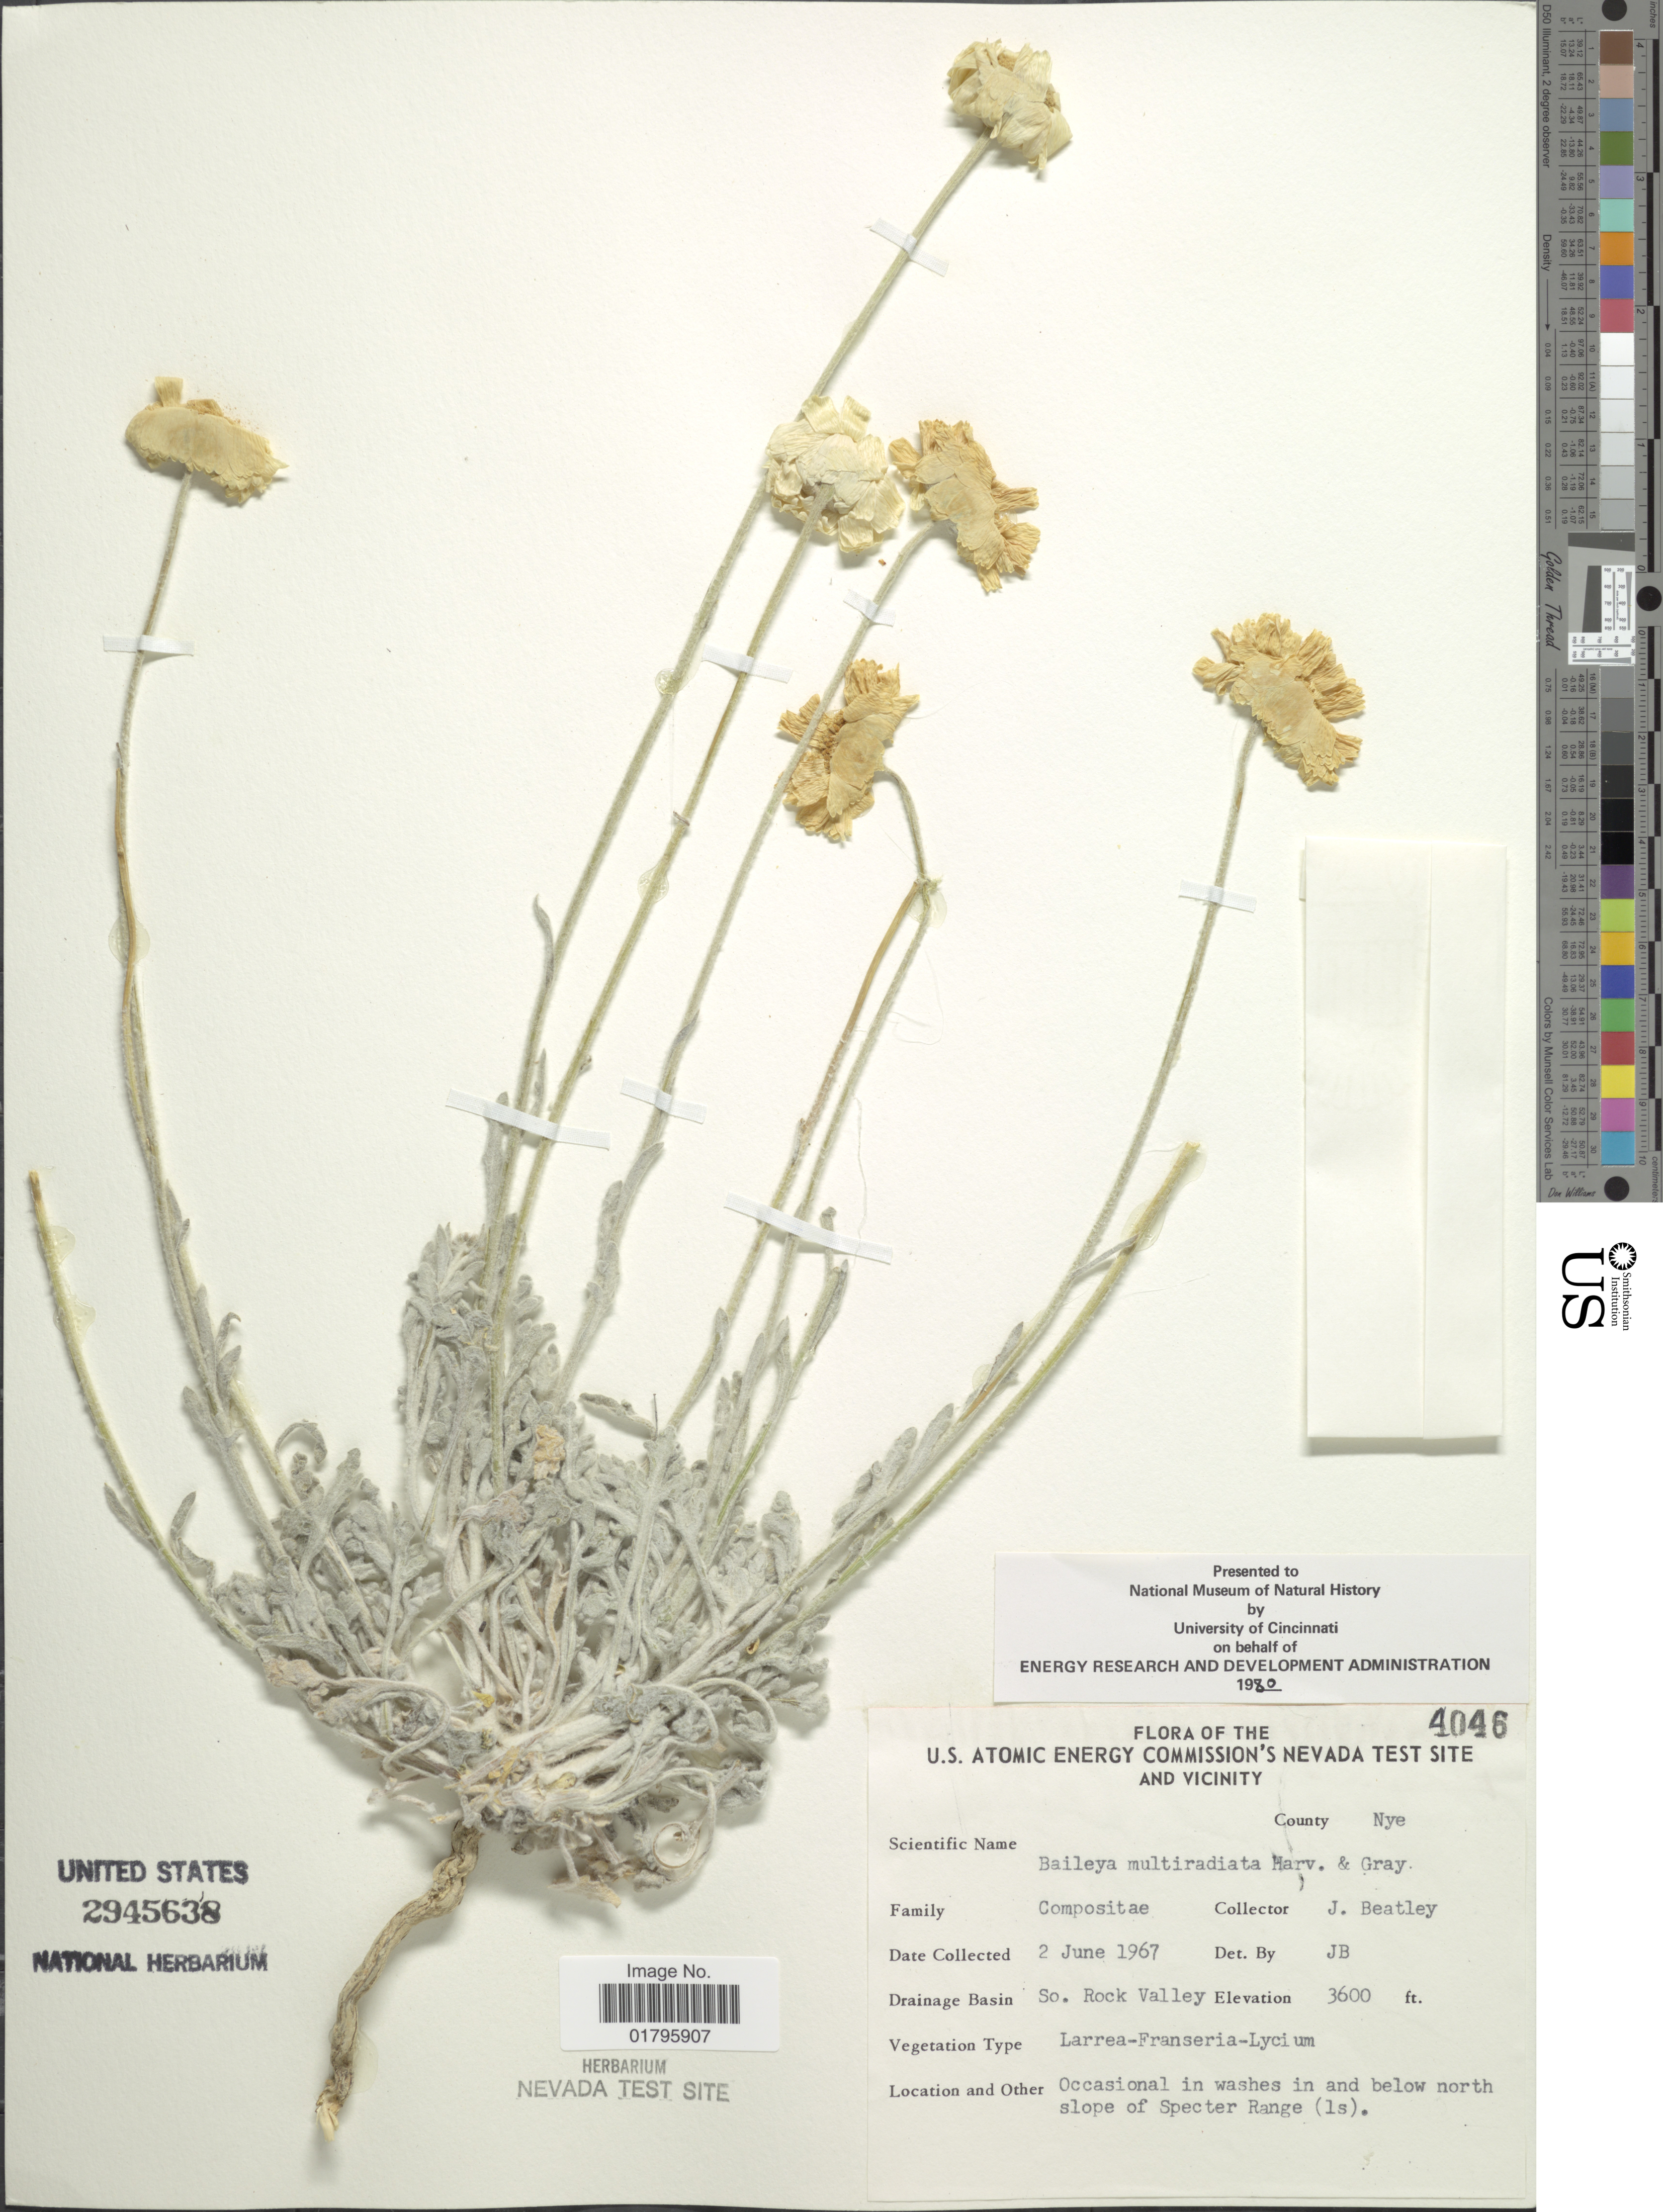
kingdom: Plantae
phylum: Tracheophyta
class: Magnoliopsida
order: Asterales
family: Asteraceae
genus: Baileya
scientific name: Baileya multiradiata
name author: Harv. & A. Gray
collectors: J. C. Beatley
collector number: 4046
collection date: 1967-06-02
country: United States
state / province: Nevada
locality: U.S. Atomic Energy Commission's Nevada Test site and Vicinity, So. Rock valley. Occasional in washes in and below north slope of Specter Range (Is.). County Nye.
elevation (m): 1097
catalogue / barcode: US 2945638